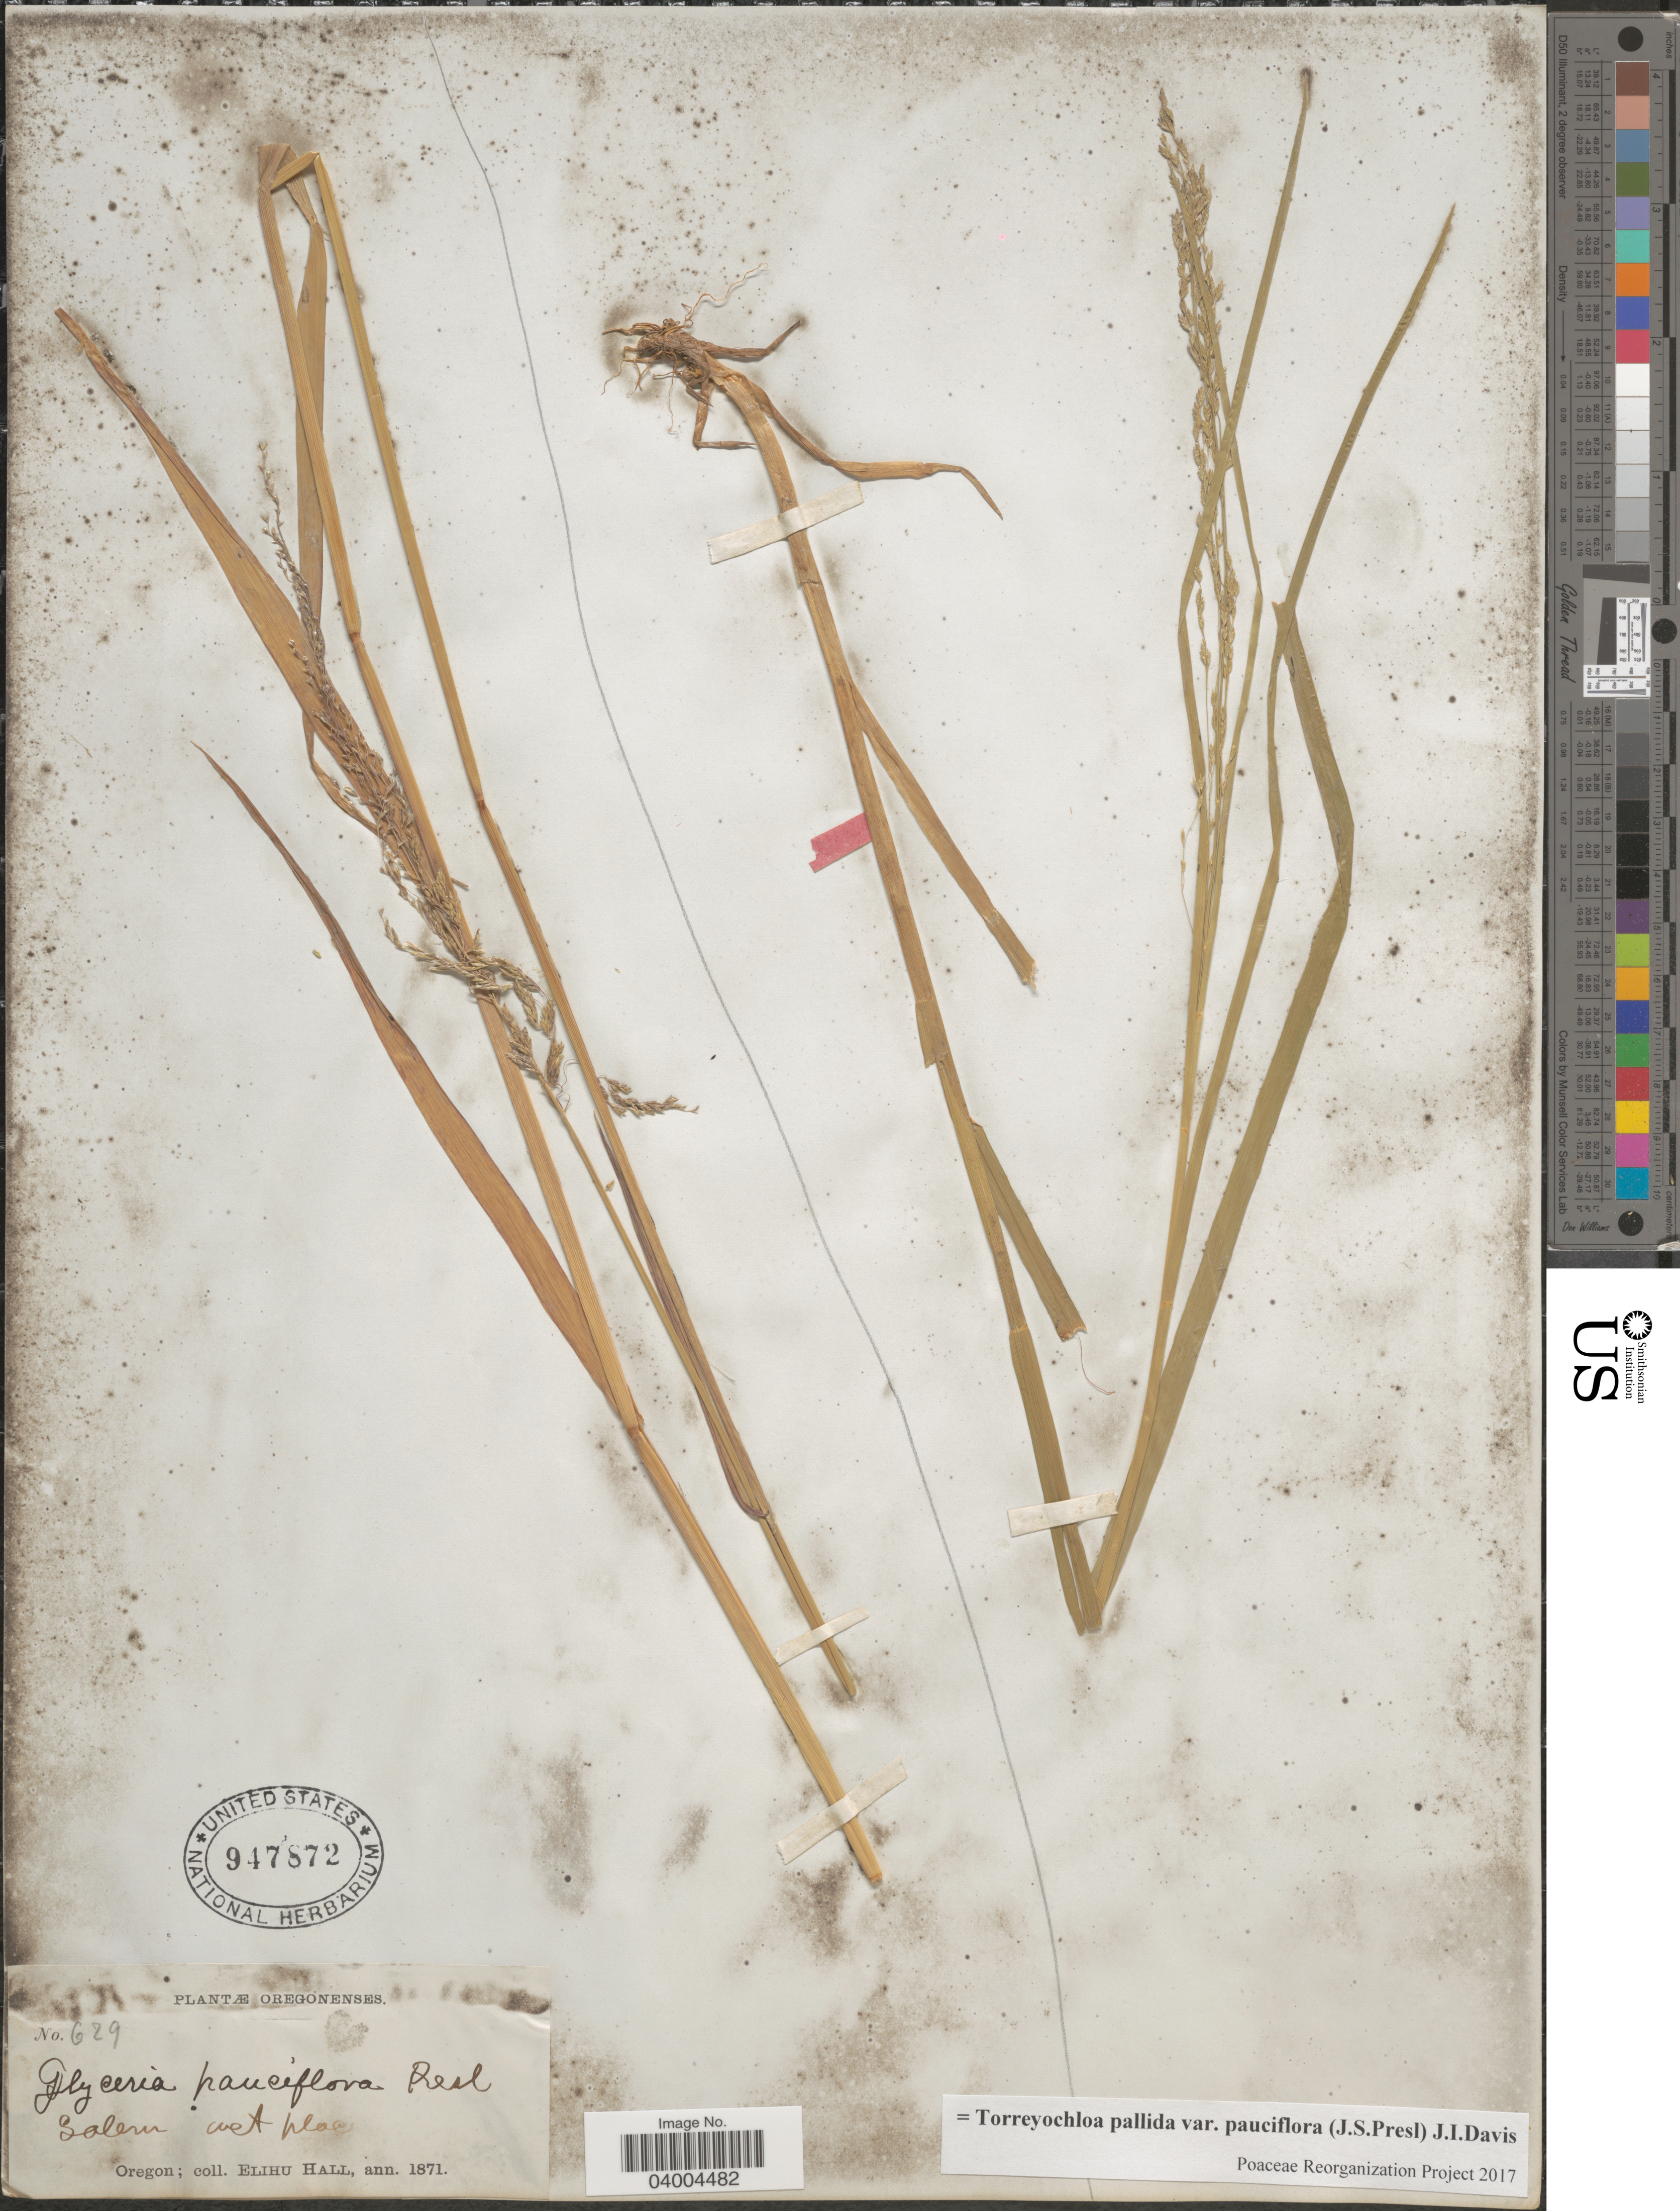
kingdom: Plantae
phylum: Tracheophyta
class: Liliopsida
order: Poales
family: Poaceae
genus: Torreyochloa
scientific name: Torreyochloa pallida var. pauciflora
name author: (J. Presl) J.I. Davis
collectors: E. Hall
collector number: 629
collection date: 1871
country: United States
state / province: Oregon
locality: Salem.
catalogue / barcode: US 947872